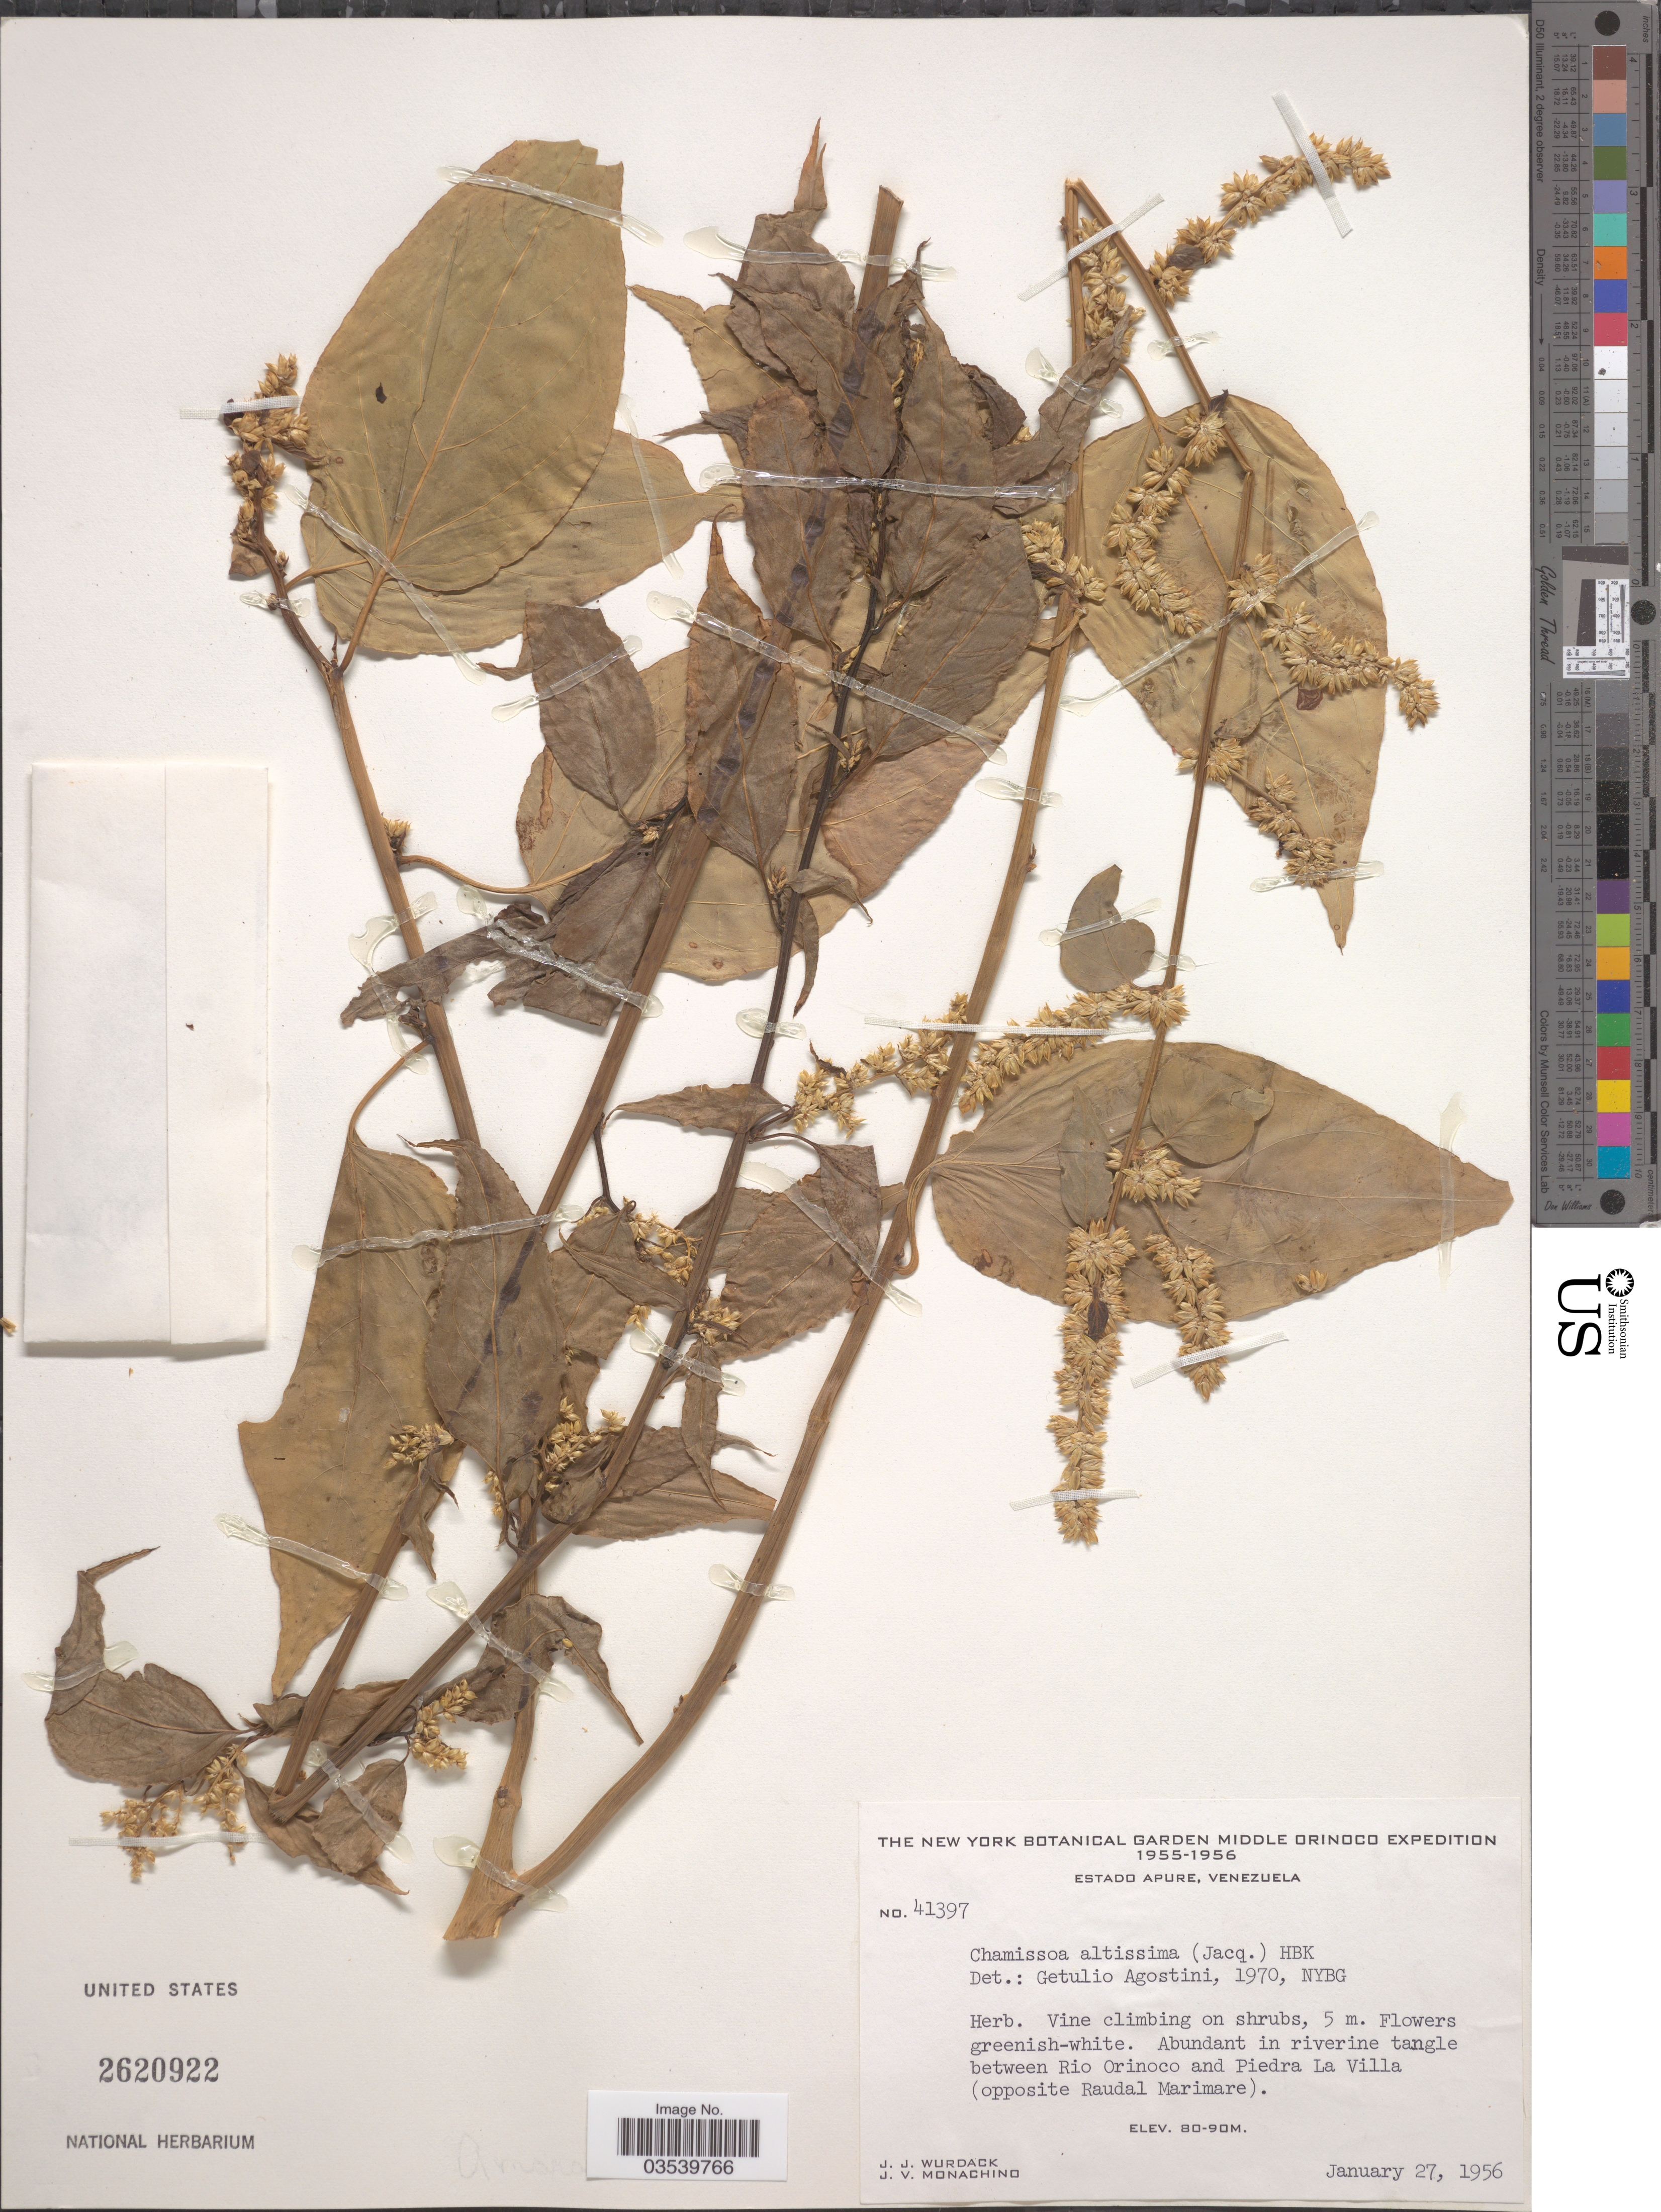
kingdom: Plantae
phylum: Tracheophyta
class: Magnoliopsida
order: Caryophyllales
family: Amaranthaceae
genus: Chamissoa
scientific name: Chamissoa altissima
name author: (Jacq.) Kunth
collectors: J. J. Wurdack & J. V. Monachino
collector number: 41397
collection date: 1956-01-27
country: Venezuela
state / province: Apure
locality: Middle Orinoco [unsure placement]. Abundant in riverine tangle between Rio Orinoco and Piedra La Villa (opposite Raudal Marimare).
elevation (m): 80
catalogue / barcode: US 2620922